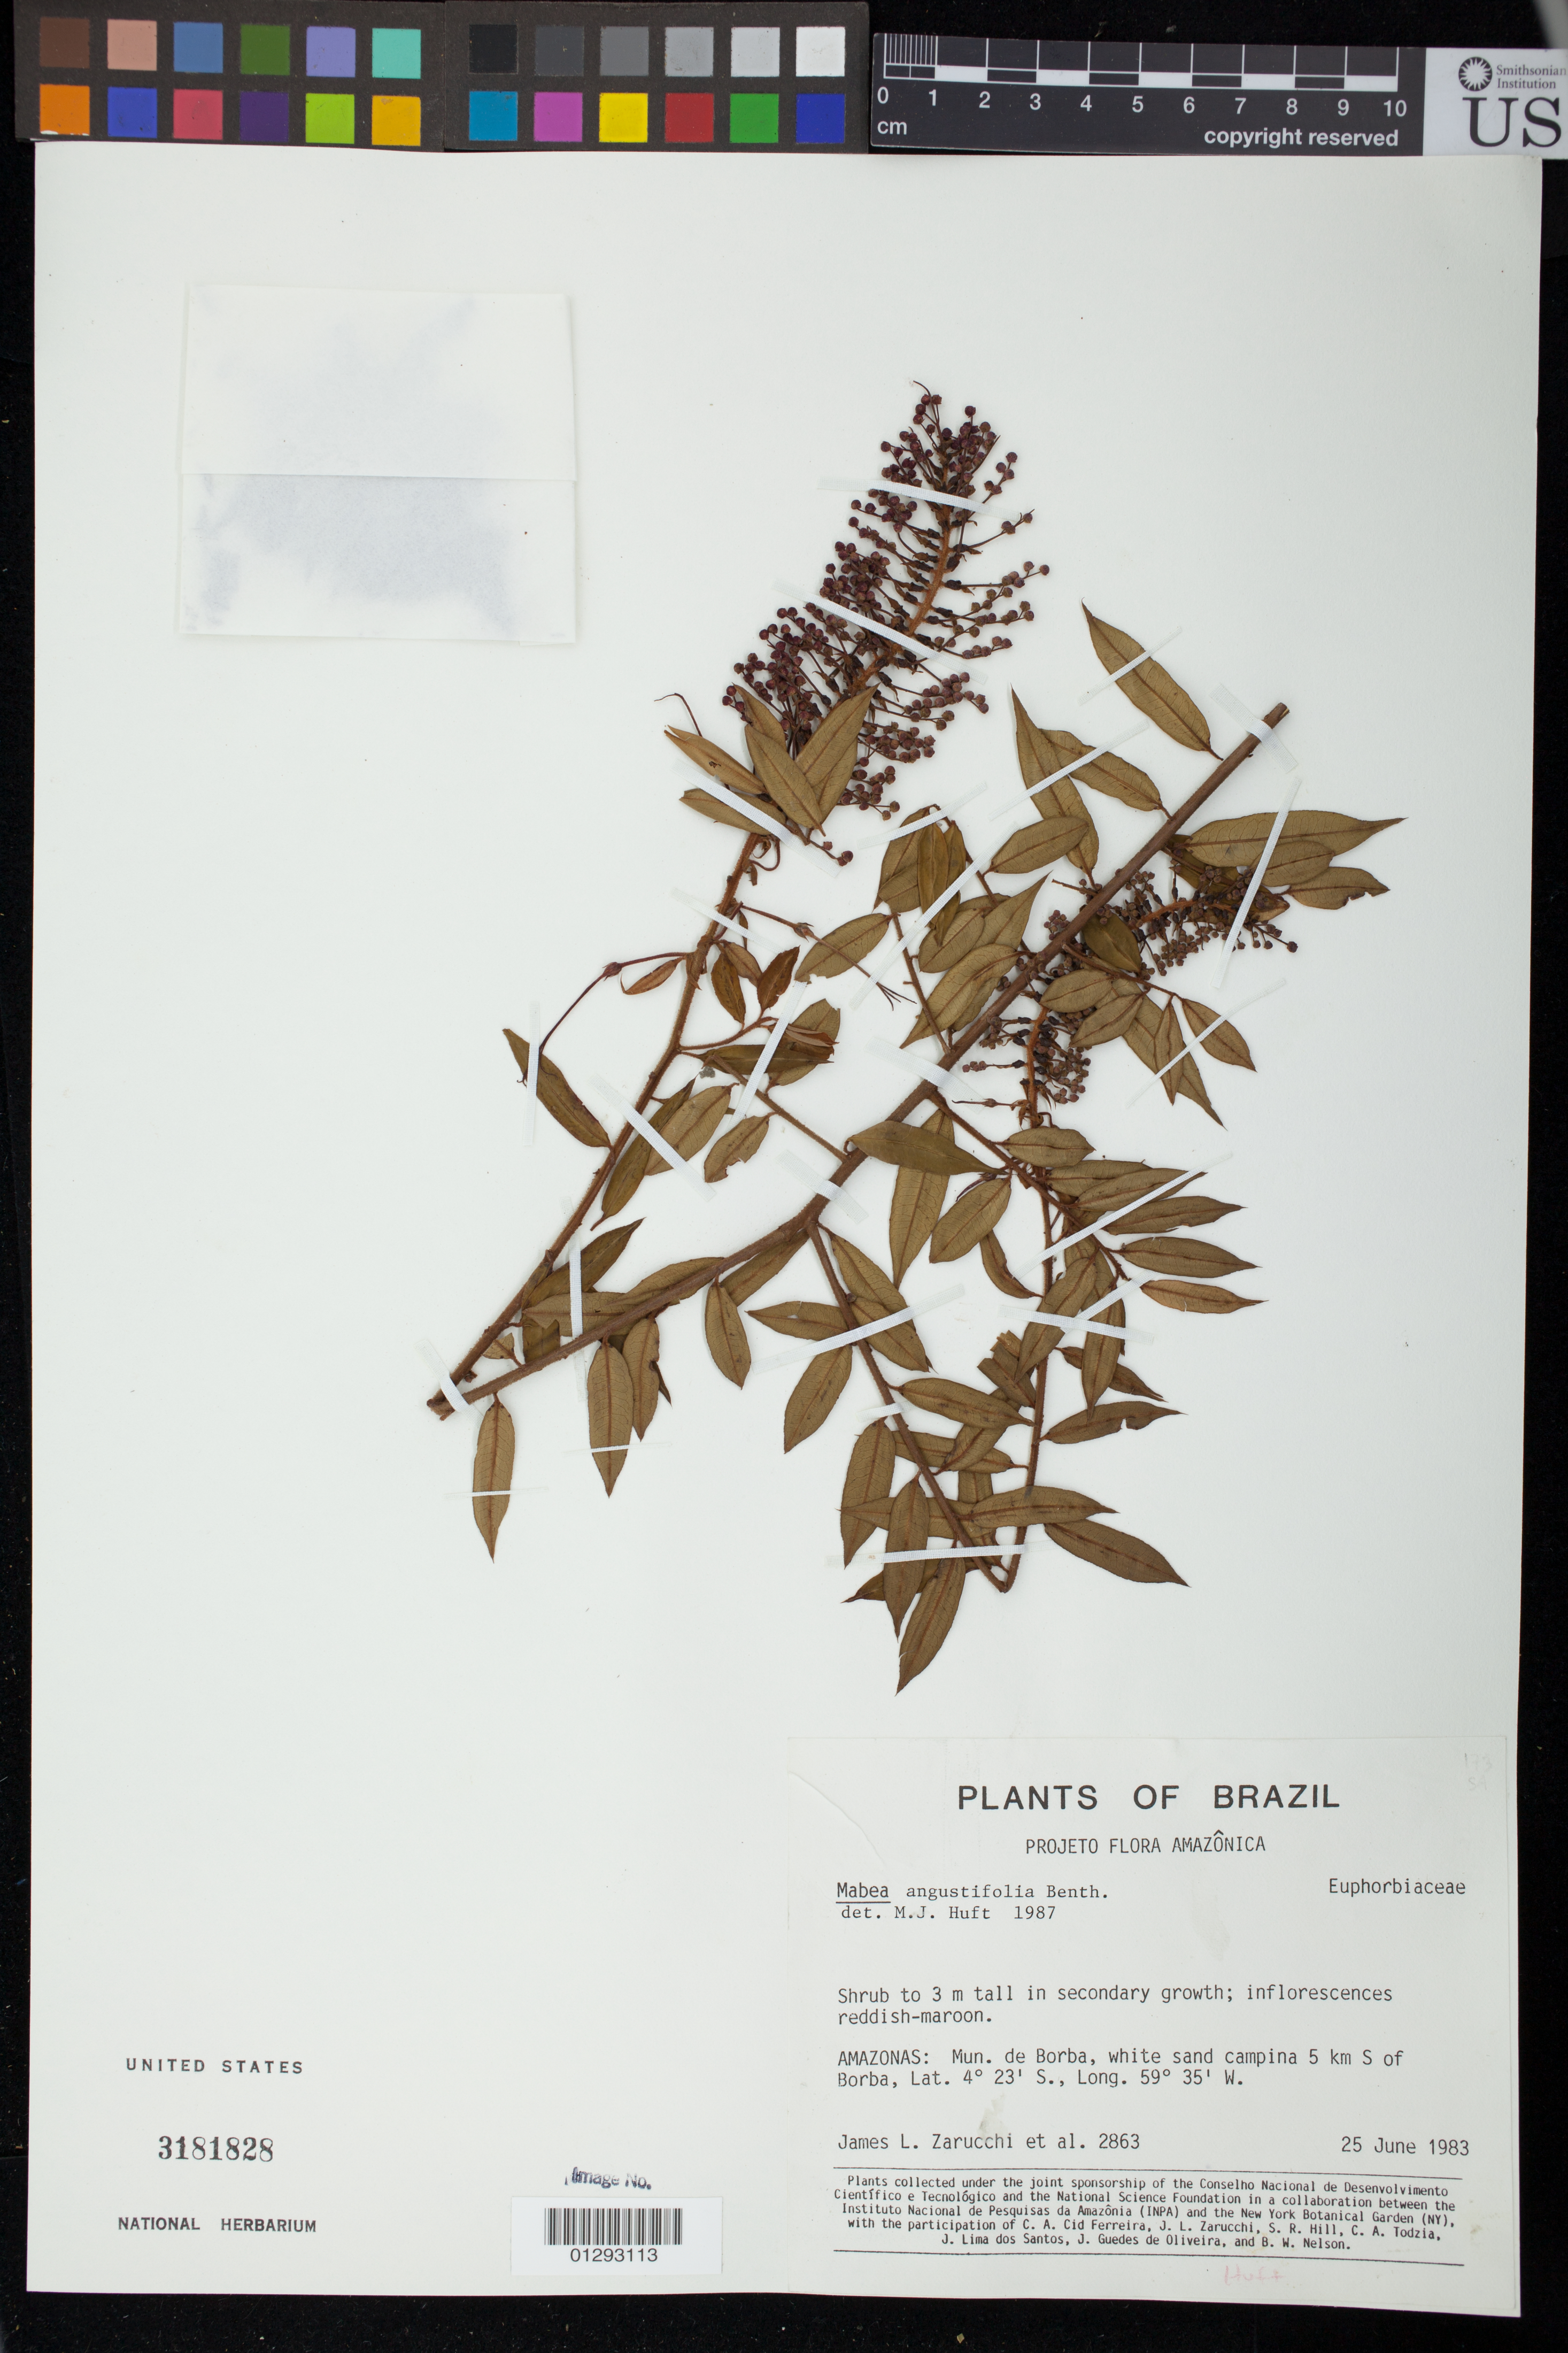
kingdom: Plantae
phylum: Tracheophyta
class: Magnoliopsida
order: Malpighiales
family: Euphorbiaceae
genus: Mabea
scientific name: Mabea angustifolia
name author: Spruce ex Benth.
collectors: J. L. Zarucchi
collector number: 2863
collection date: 1983-06-25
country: Brazil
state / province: Amazonas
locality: Mun. de Borba, white sand campina 5 km S of Borba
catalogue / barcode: US 3181828